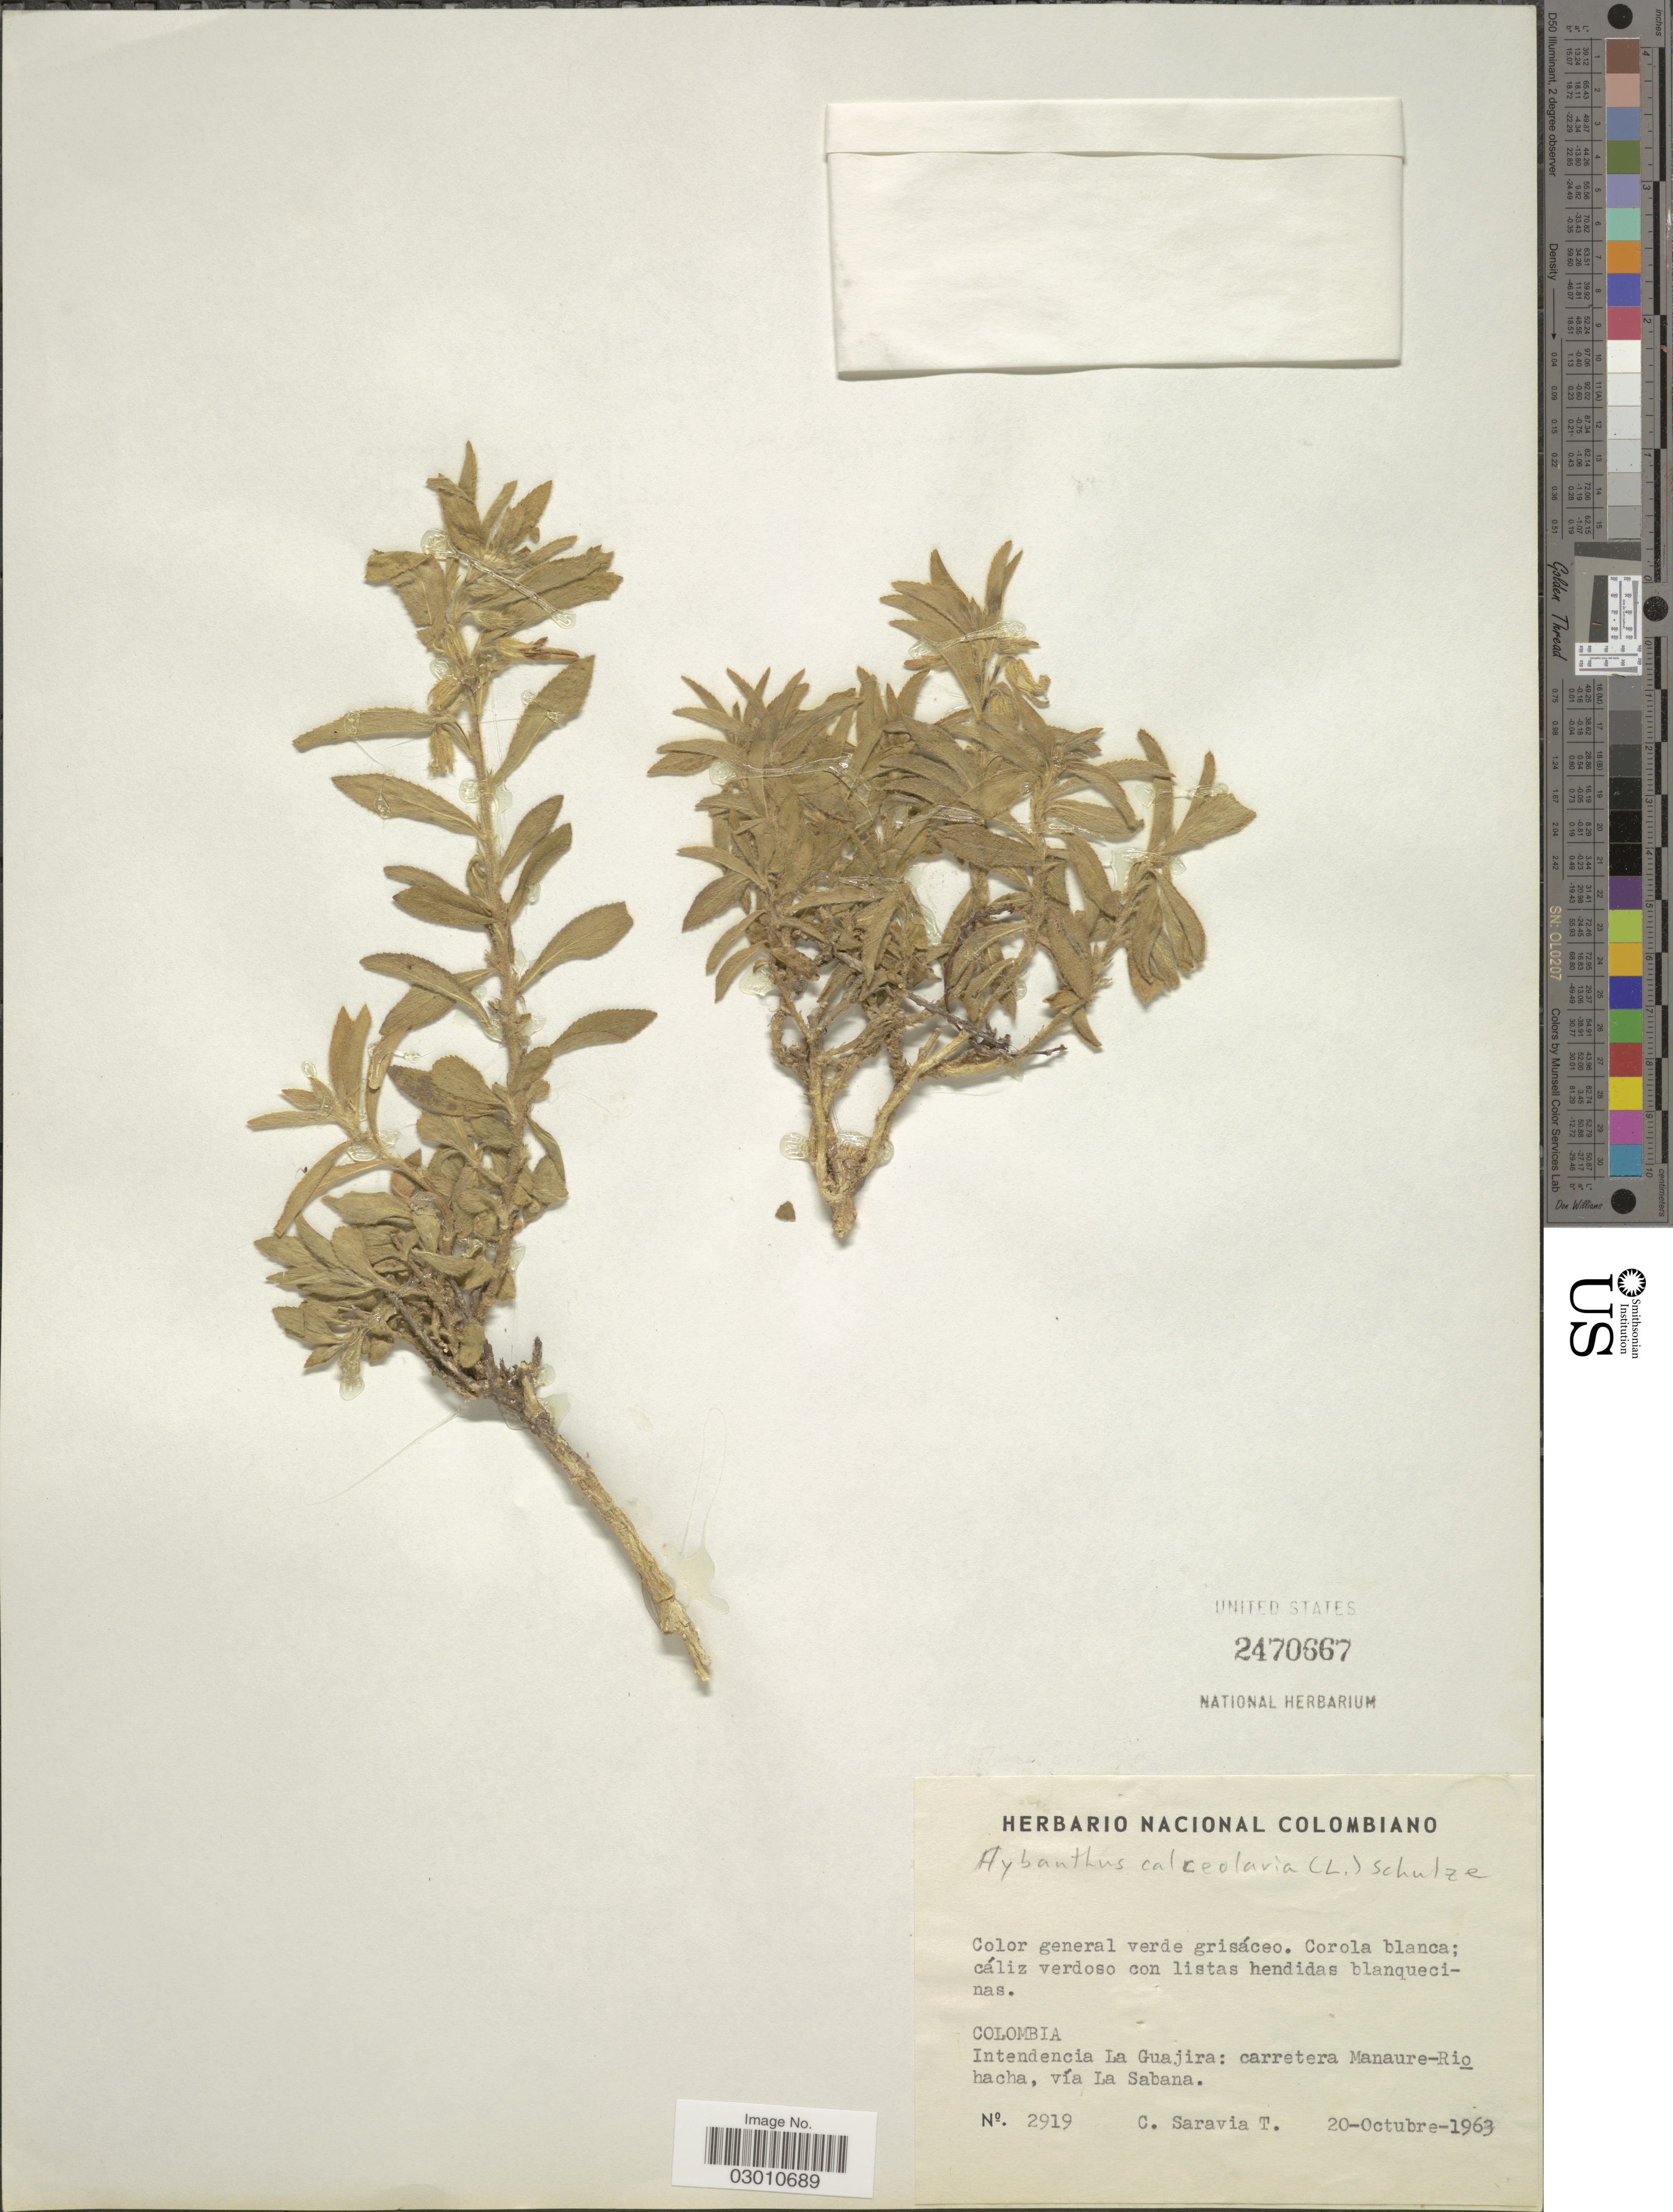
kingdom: Plantae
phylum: Tracheophyta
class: Magnoliopsida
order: Malpighiales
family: Violaceae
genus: Pombalia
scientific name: Pombalia calceolaria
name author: (L.) Paula-Souza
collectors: C. Saravia T.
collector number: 2919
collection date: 1963-10-20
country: Colombia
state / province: La Guajira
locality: Intendencia La Guajira: carretera Manaure-Rio hacha, vía La Sabana.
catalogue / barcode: US 2470667